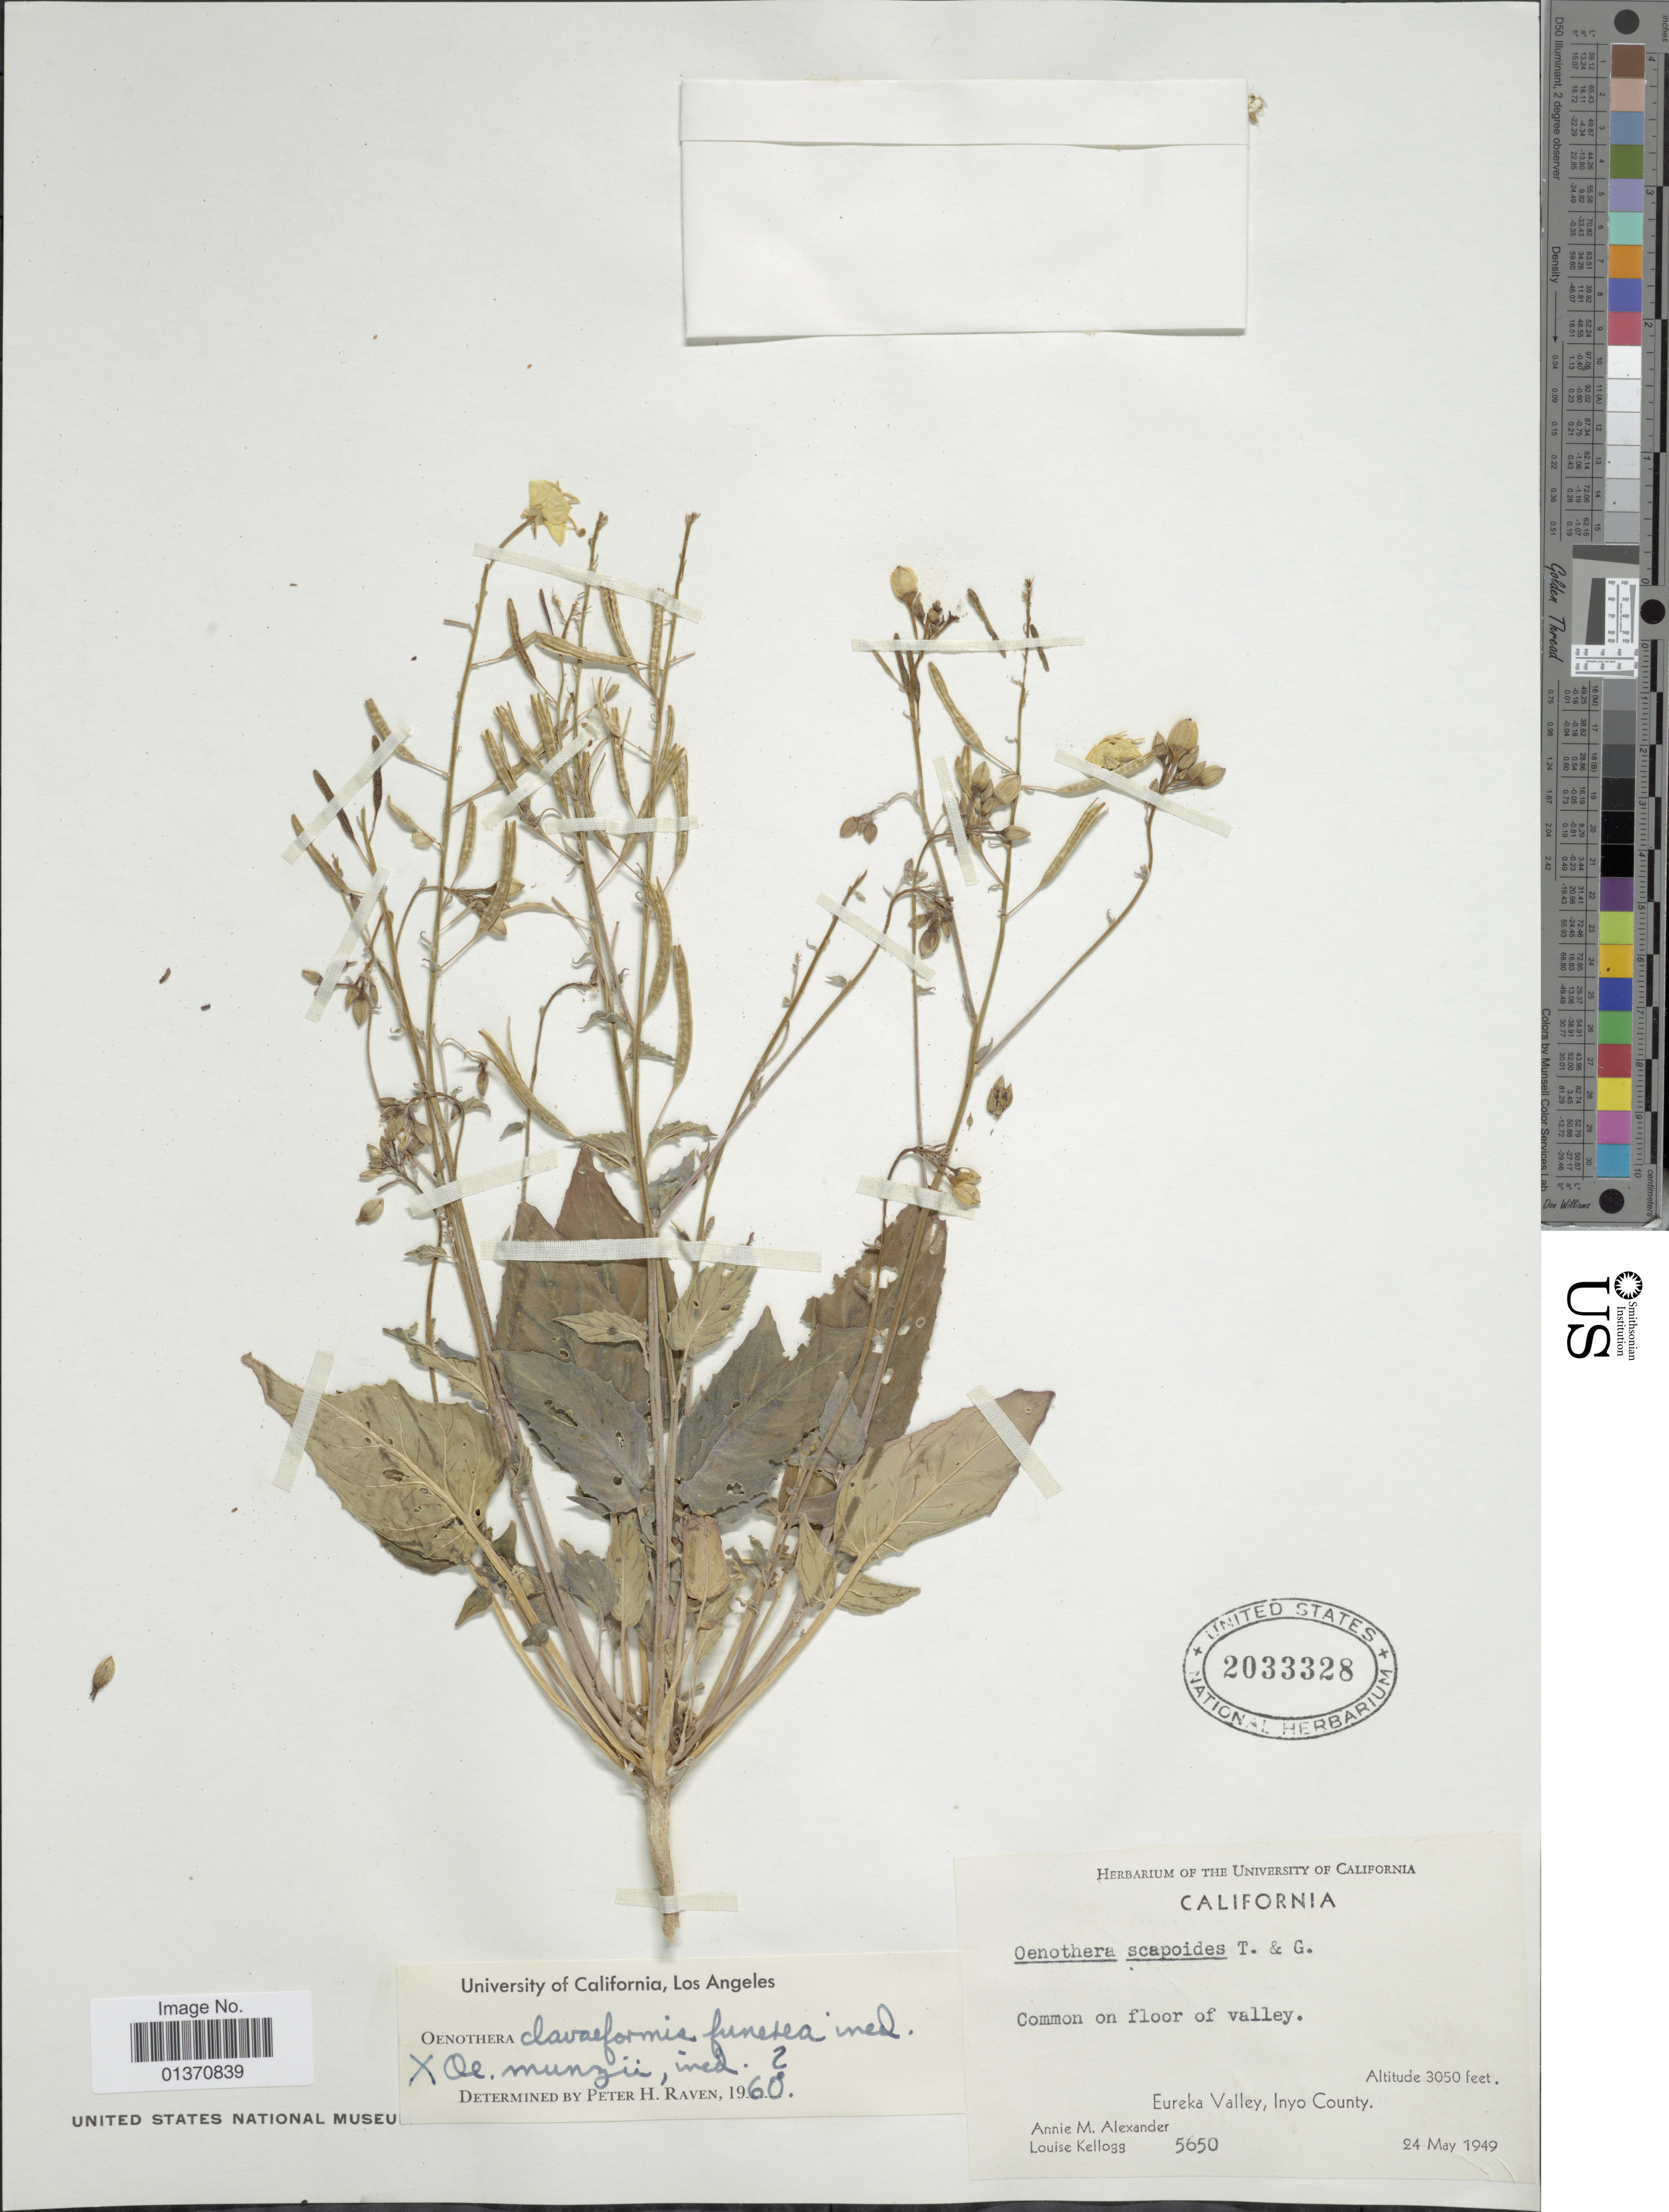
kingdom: Plantae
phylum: Tracheophyta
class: Magnoliopsida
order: Myrtales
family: Onagraceae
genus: Chylismia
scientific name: Chylismia claviformis subsp. funerea x C. munzii (P.H. Raven) W.L. Wagner & Hoch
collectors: A. M. Alexander & L. Kellogg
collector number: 5650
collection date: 1949-05-24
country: United States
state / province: California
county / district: Inyo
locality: Common on floor of valley, Eureka Valley, Inyo County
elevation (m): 930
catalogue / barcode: US 2033328